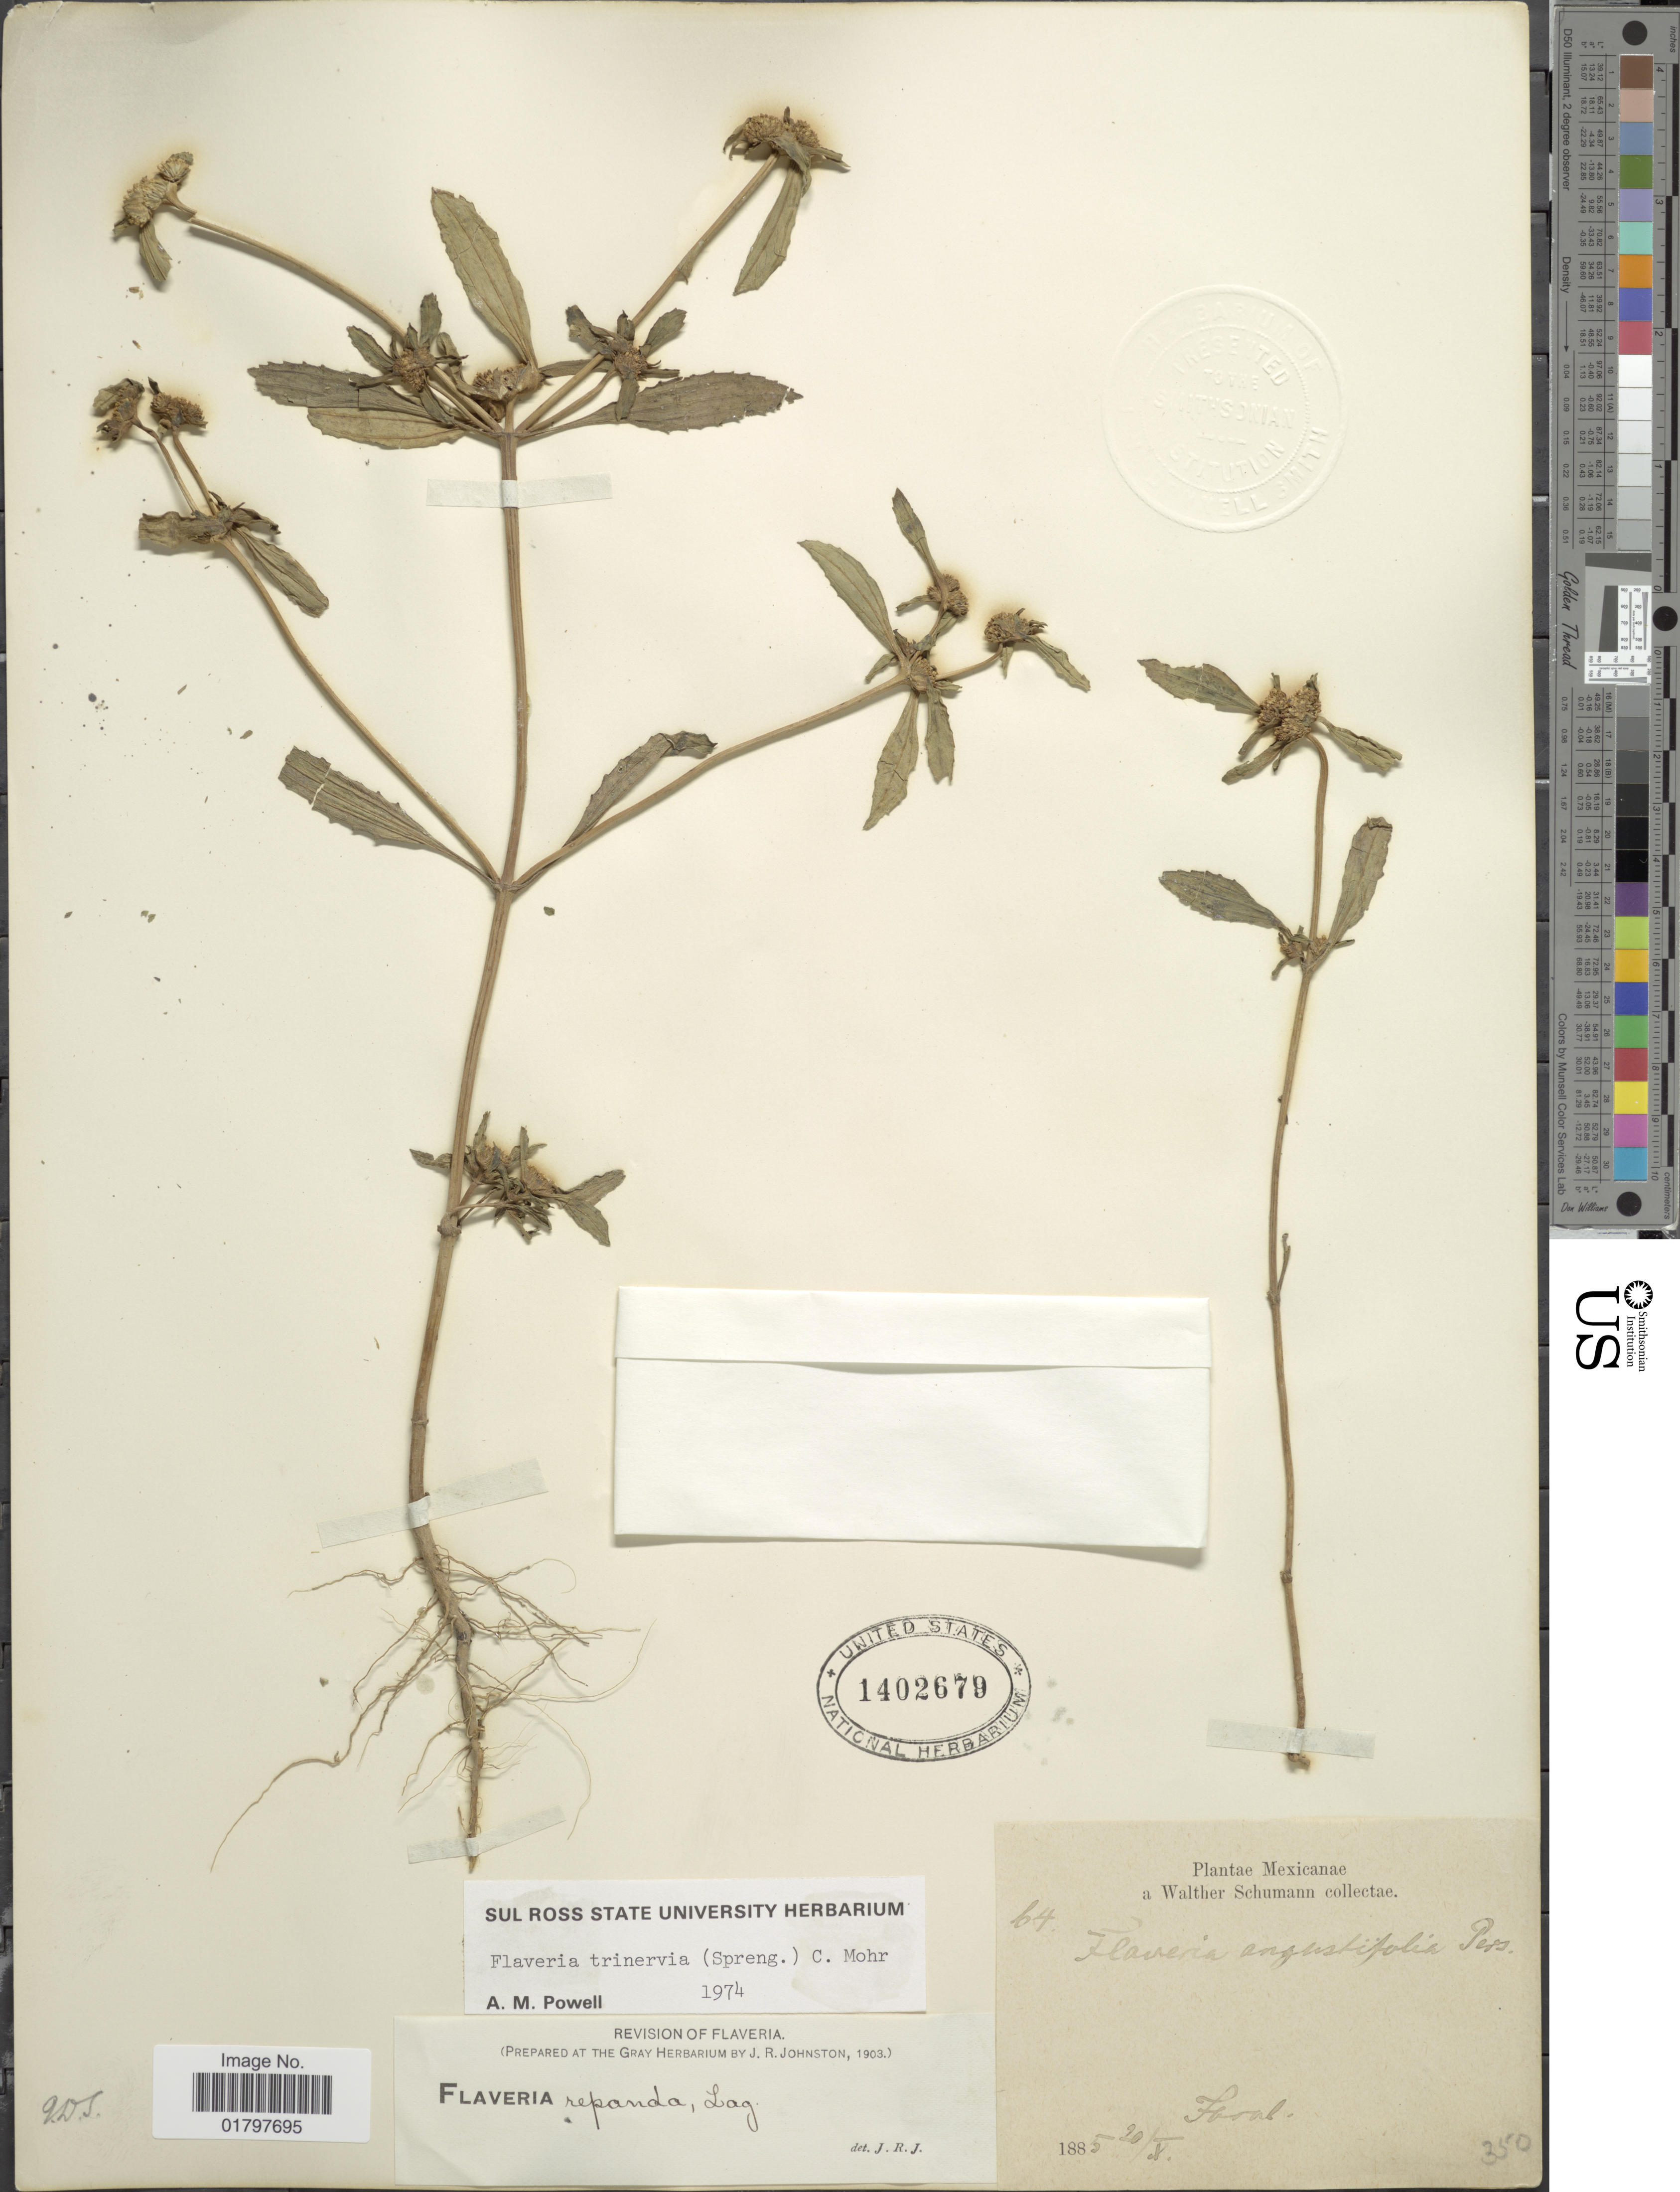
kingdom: Plantae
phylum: Tracheophyta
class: Magnoliopsida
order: Asterales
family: Asteraceae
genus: Flaveria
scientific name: Flaveria trinervia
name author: (Spreng.) C. Mohr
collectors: W. Schumann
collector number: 64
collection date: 1885-10-20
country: Mexico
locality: Faral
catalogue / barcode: US 1402679